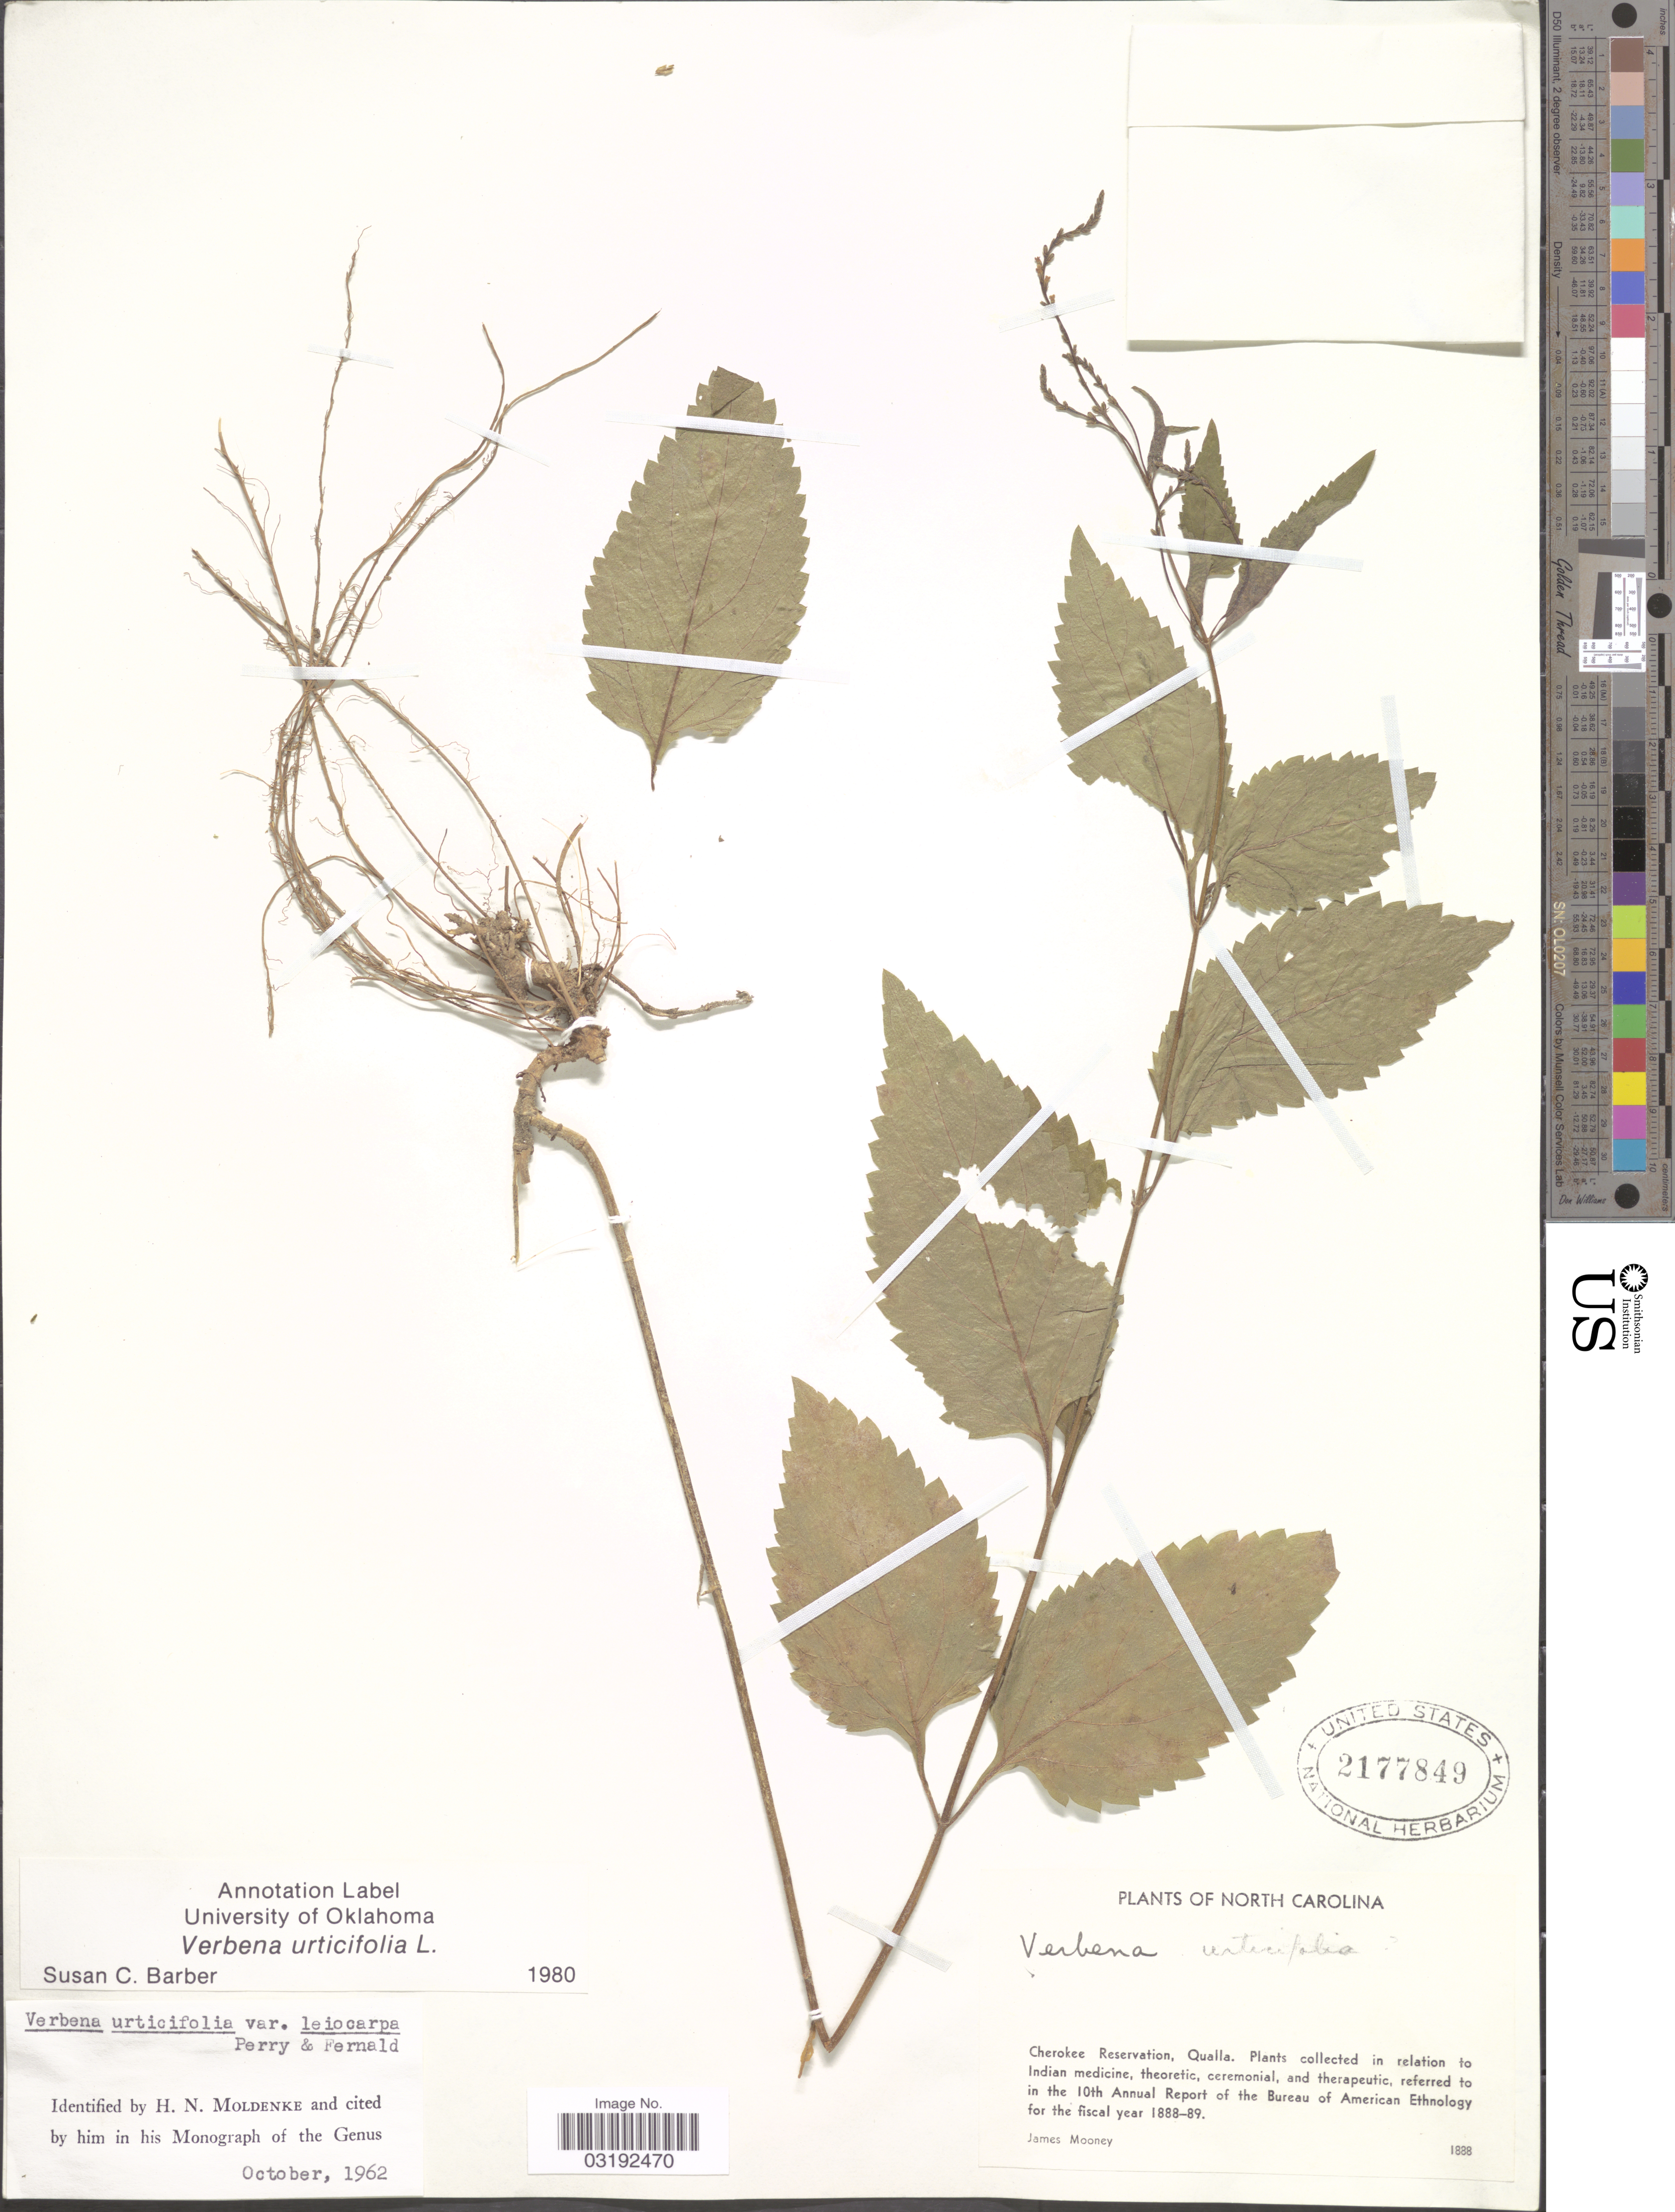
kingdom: Plantae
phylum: Tracheophyta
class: Magnoliopsida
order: Lamiales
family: Verbenaceae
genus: Verbena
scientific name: Verbena urticifolia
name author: L.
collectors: J. Mooney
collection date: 1888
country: United States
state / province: North Carolina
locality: Cherokee Reservation, Qualla.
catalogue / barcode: US 2177849